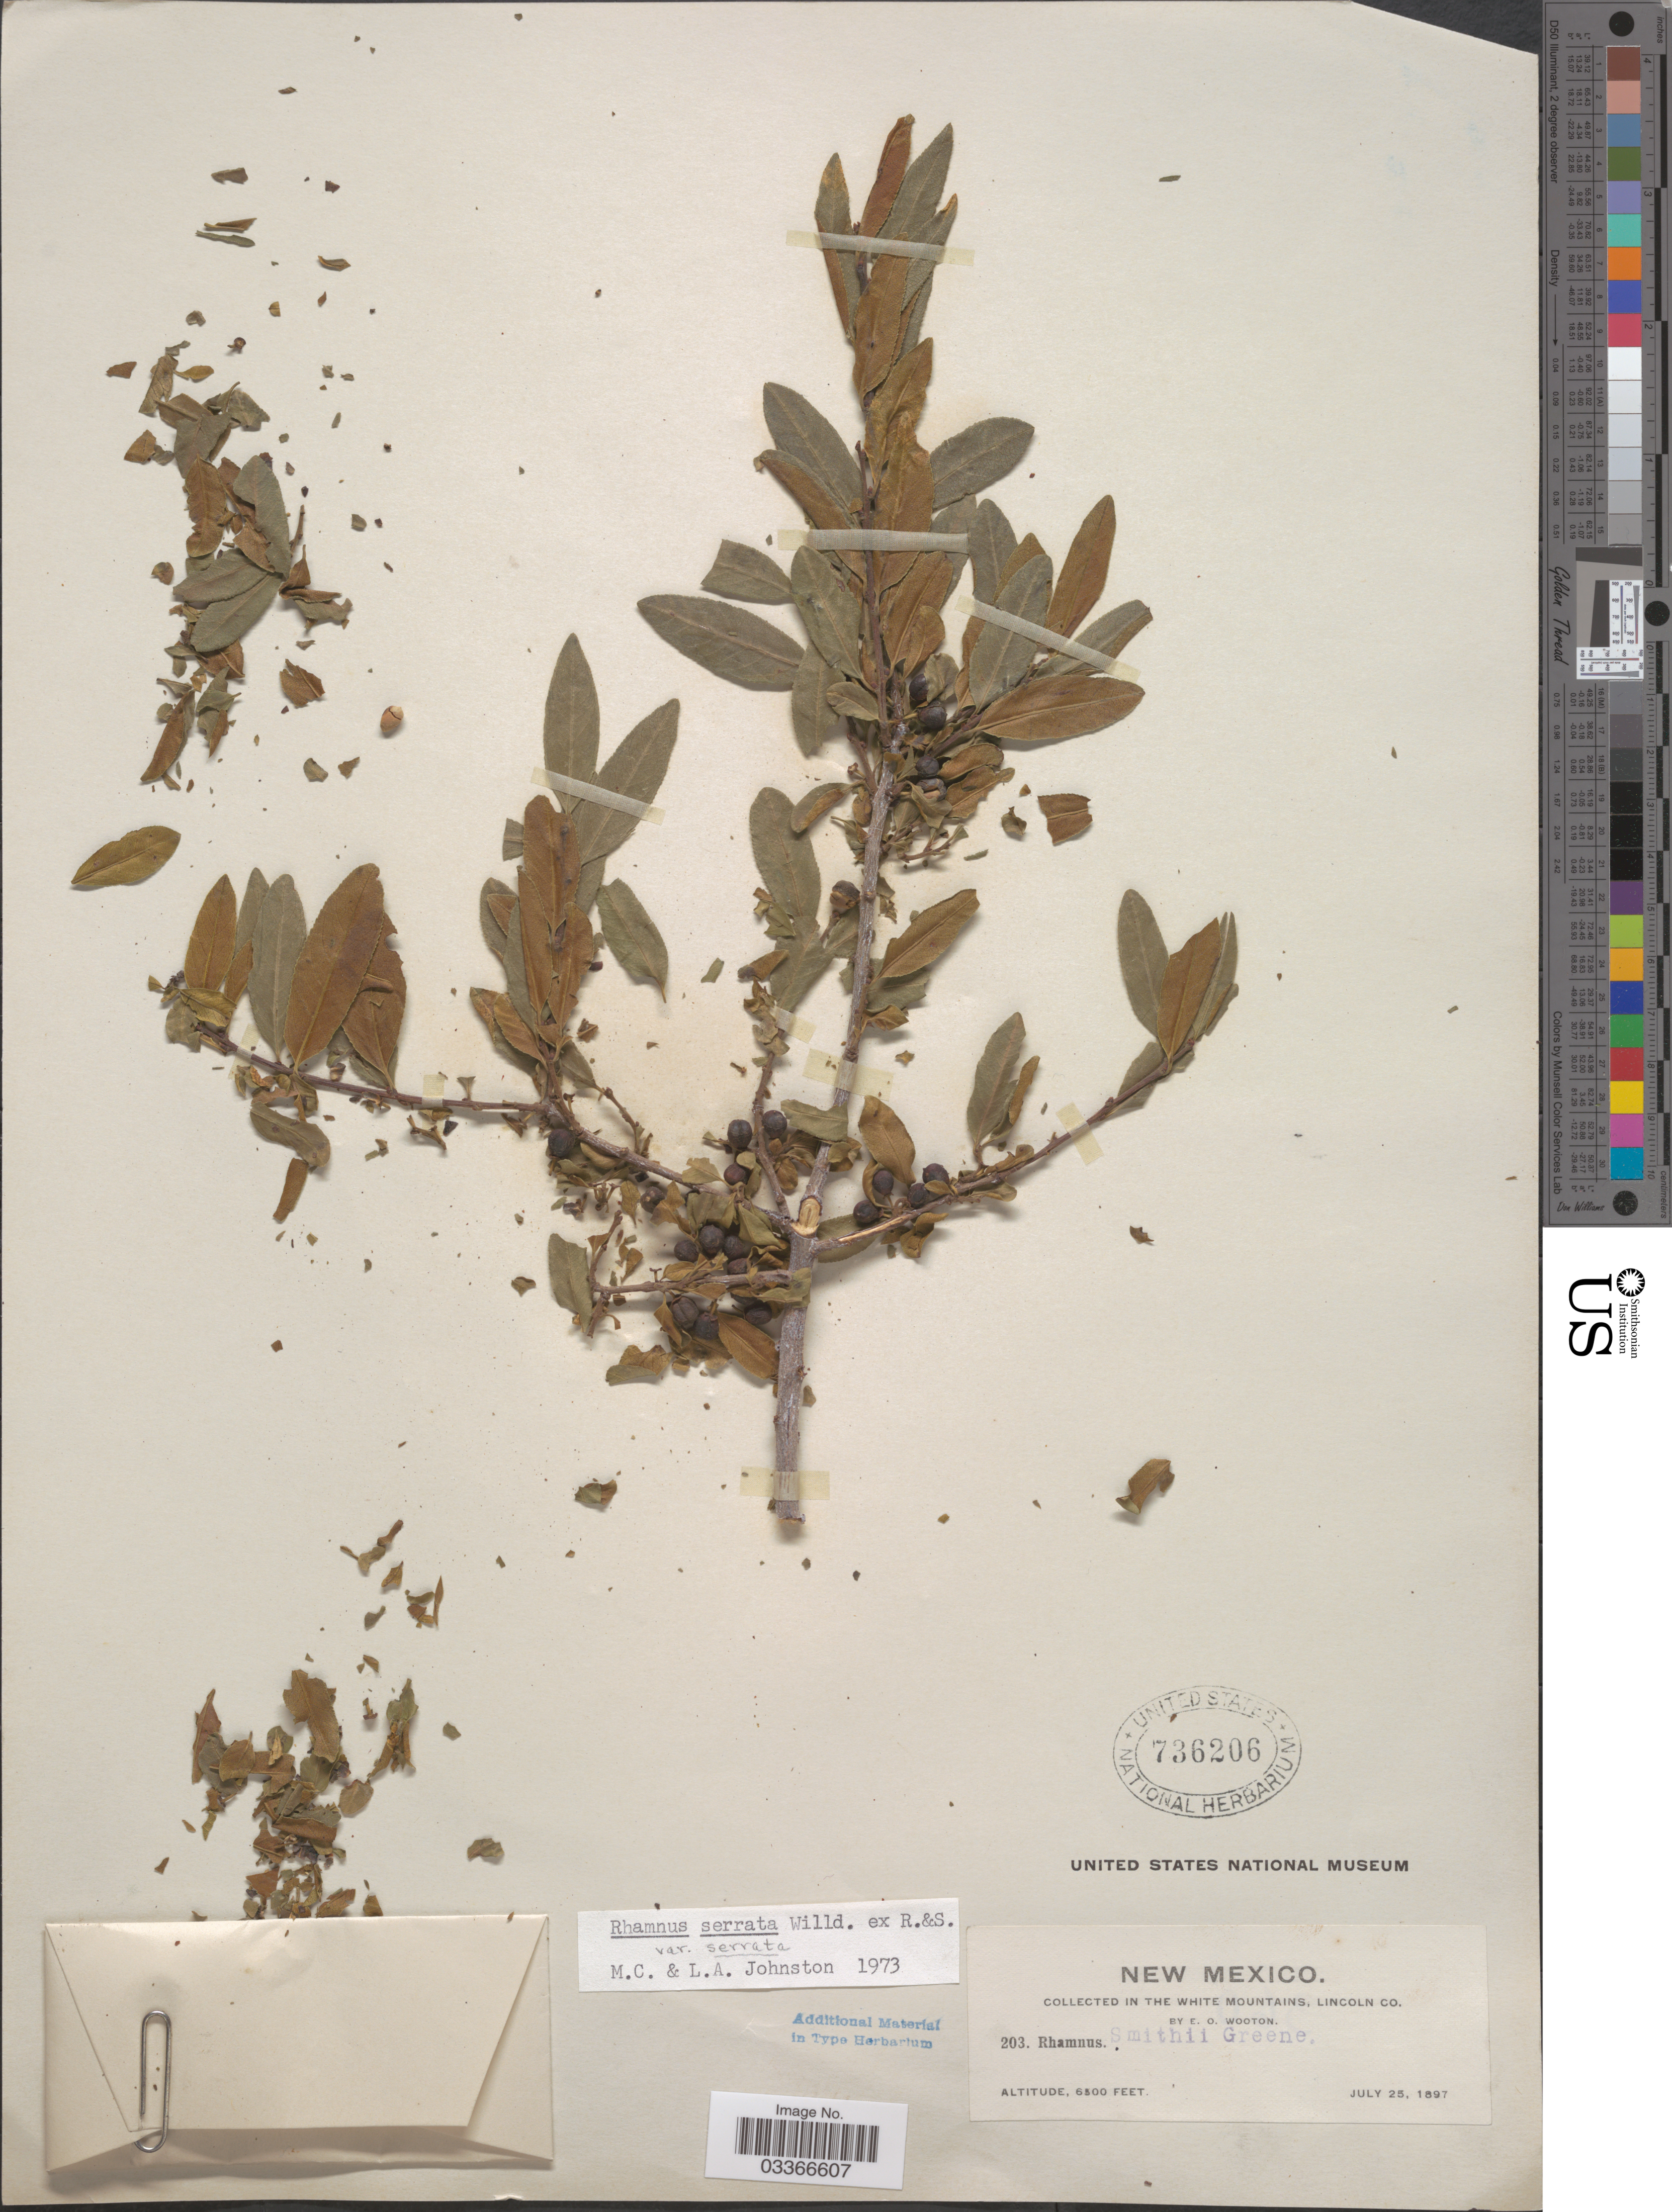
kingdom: Plantae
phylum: Tracheophyta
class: Magnoliopsida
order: Rosales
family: Rhamnaceae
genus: Rhamnus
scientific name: Rhamnus serrata var. serrata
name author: Humb. & Bonpl. ex Willd.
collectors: E. O. Wooton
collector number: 203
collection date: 1897-07-25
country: United States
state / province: New Mexico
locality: The White Mountains, Lincoln Co.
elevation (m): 1981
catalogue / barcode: US 736206